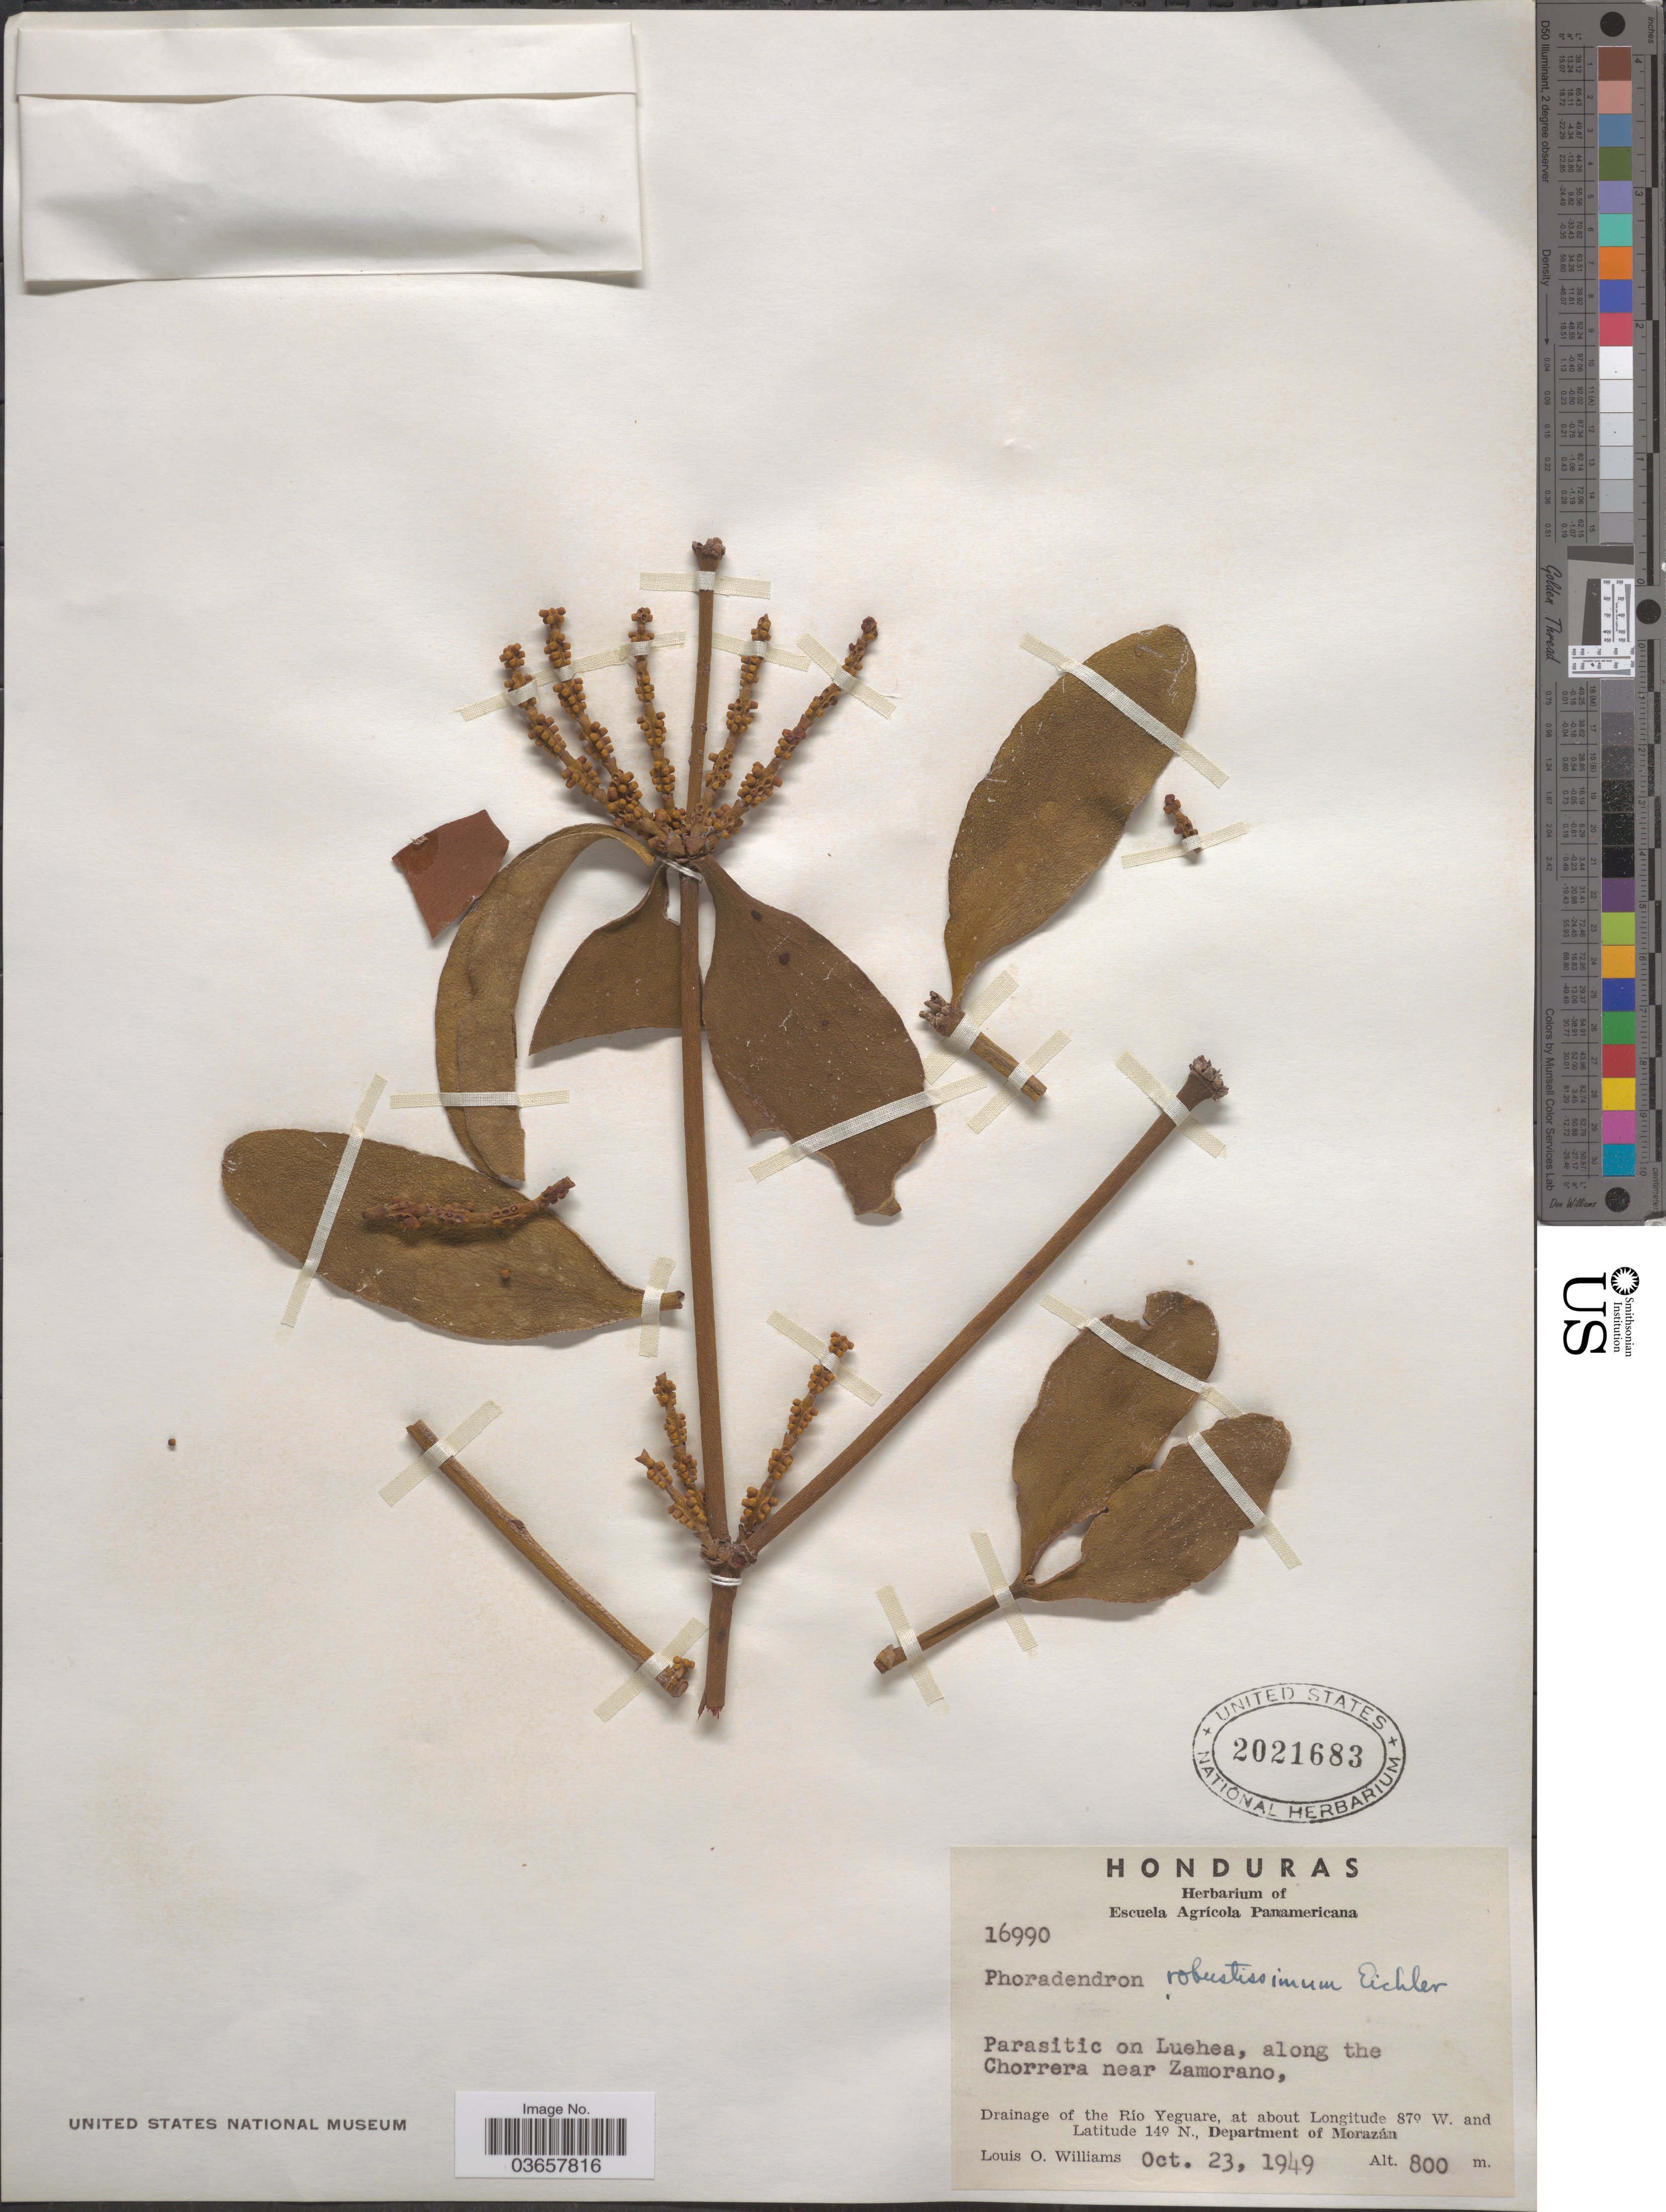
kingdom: Plantae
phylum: Tracheophyta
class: Magnoliopsida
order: Santalales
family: Viscaceae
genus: Phoradendron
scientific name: Phoradendron robustissimum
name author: Eichler in Mart.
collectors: L. O. Williams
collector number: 16990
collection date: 1949-10-23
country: Honduras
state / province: Fco. Morazán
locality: Parasitic on Luehea, along the Chorrera near Zamorano. Drainage of the Río Yeguare, Department of Morazán.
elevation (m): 800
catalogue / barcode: US 2021683